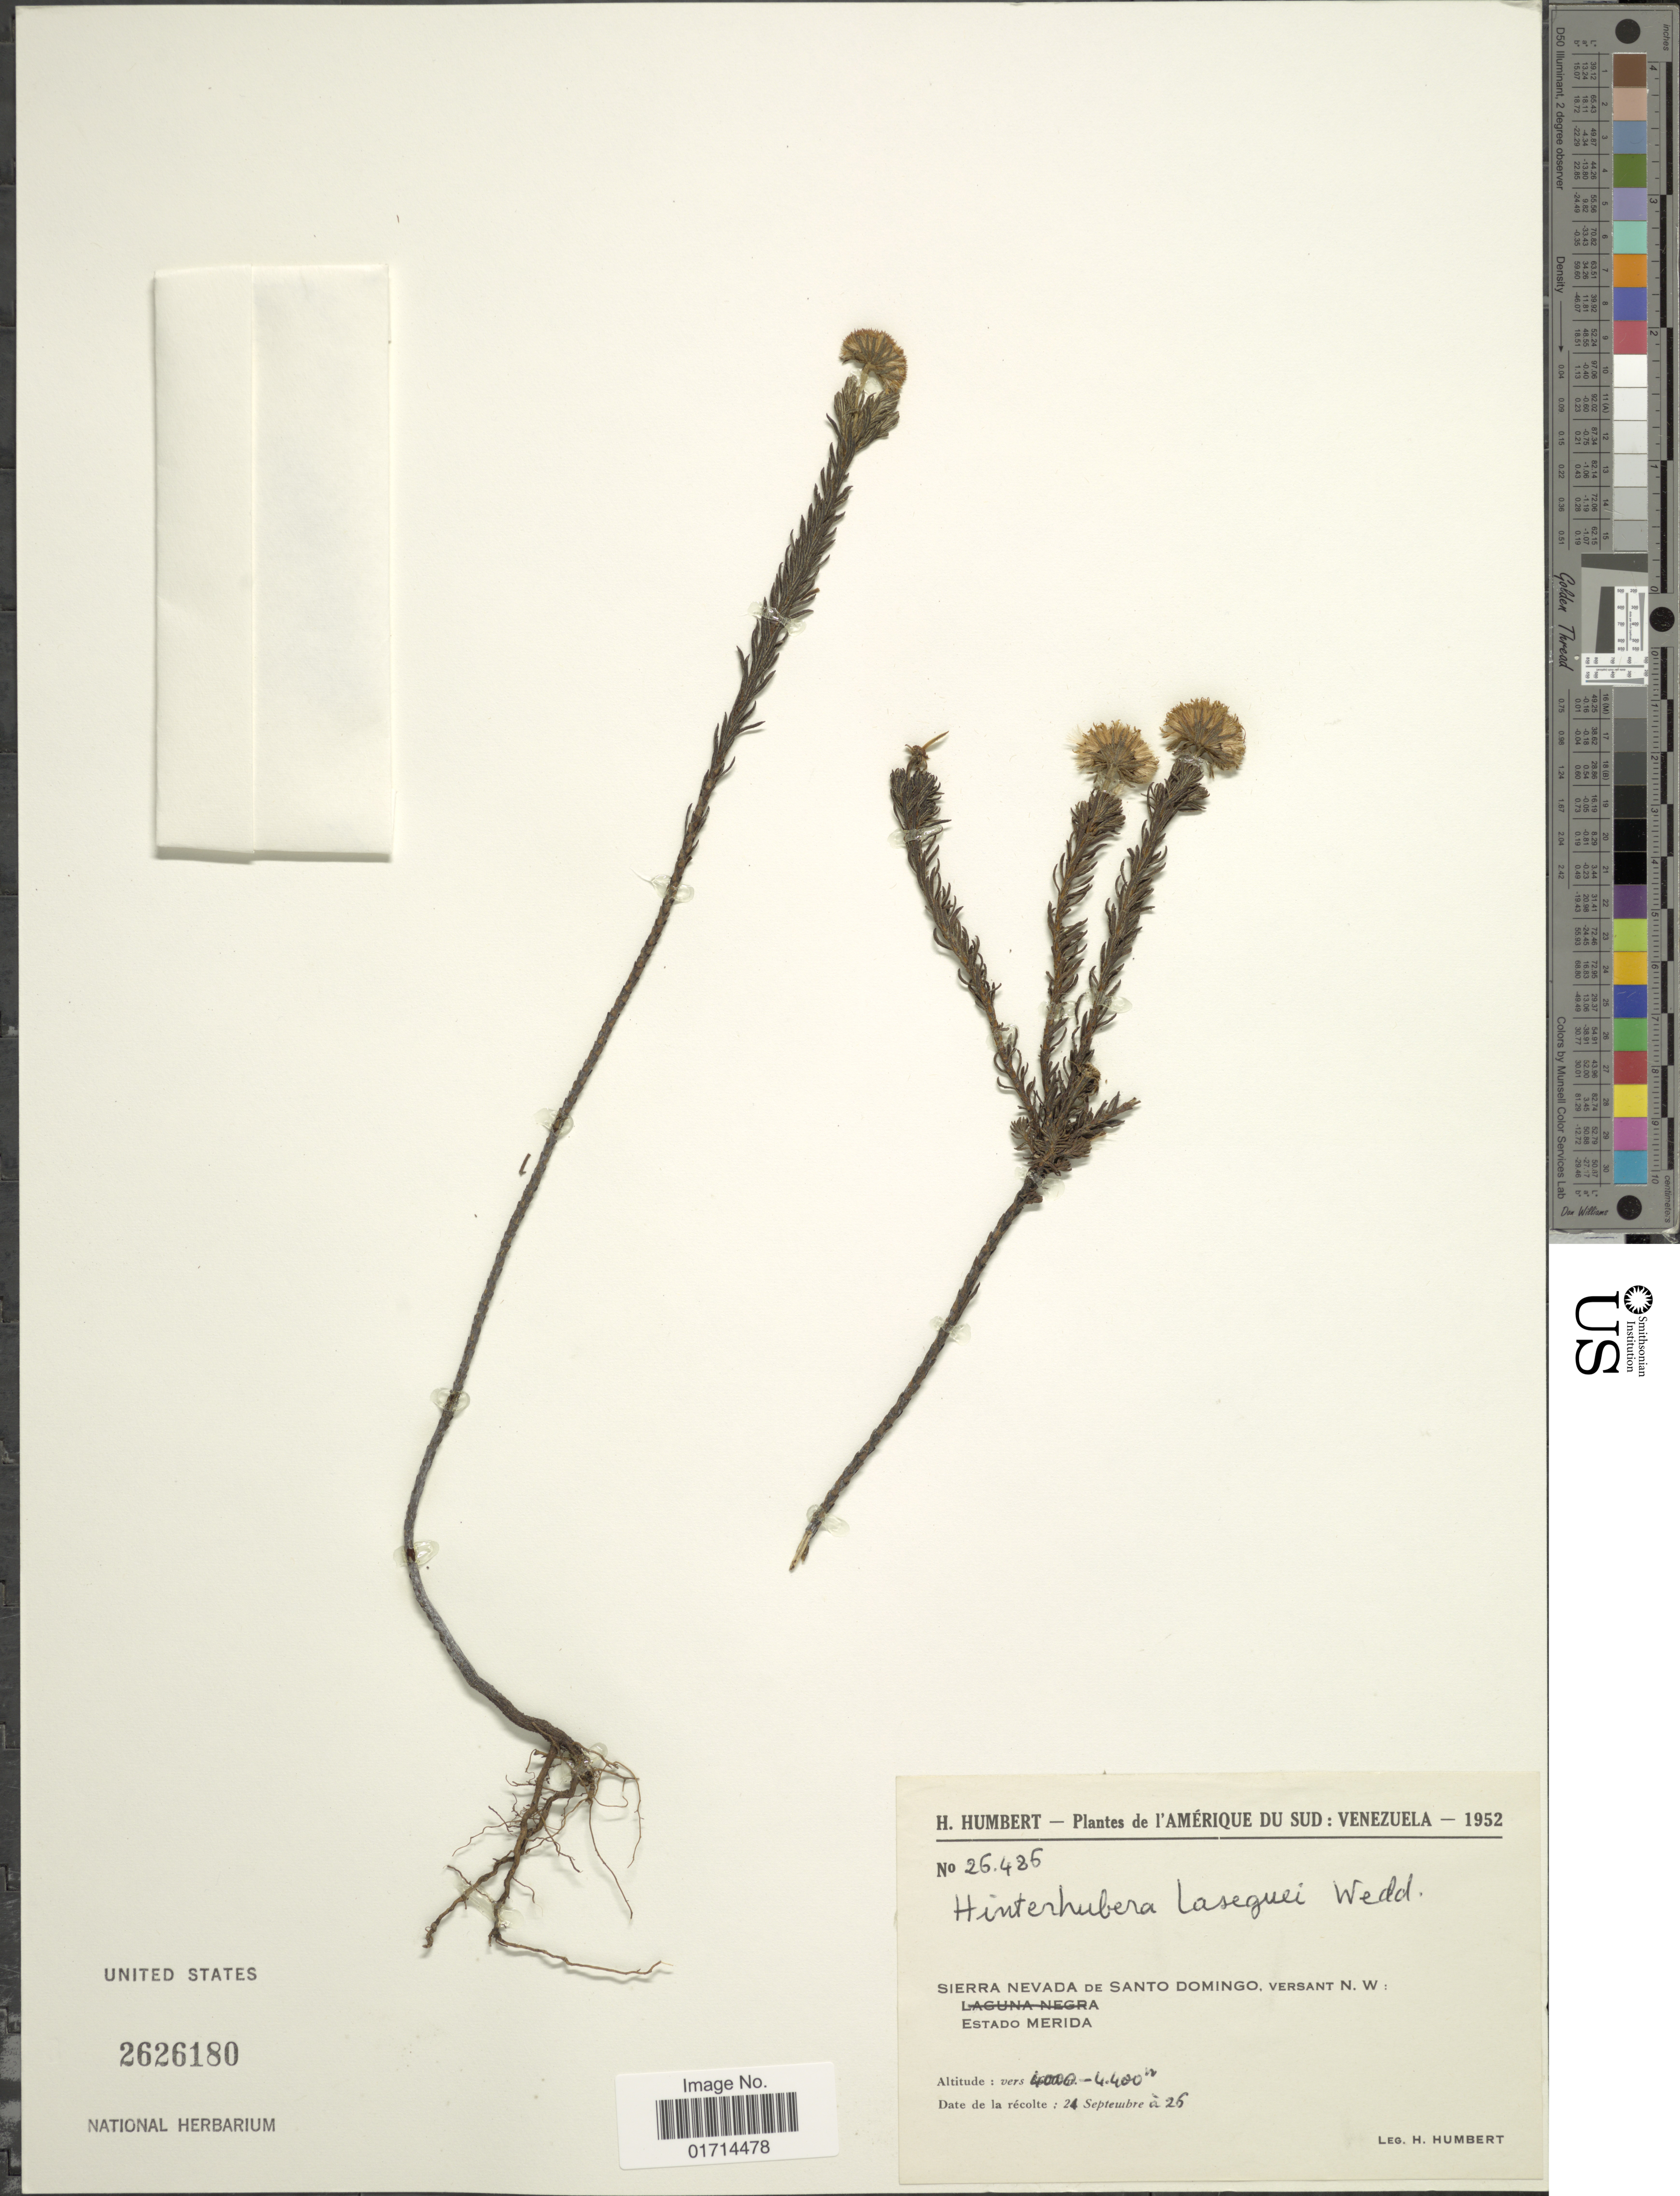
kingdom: Plantae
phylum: Tracheophyta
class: Magnoliopsida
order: Asterales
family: Asteraceae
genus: Hinterhubera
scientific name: Hinterhubera laseguei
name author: Wedd.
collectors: H. Humbert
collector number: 26486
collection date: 1952-09-24/1952-09-26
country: Venezuela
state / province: Mérida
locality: Sierra Nevada de Santo Domingo, Versant N. W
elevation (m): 4400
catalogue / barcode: US 2626180